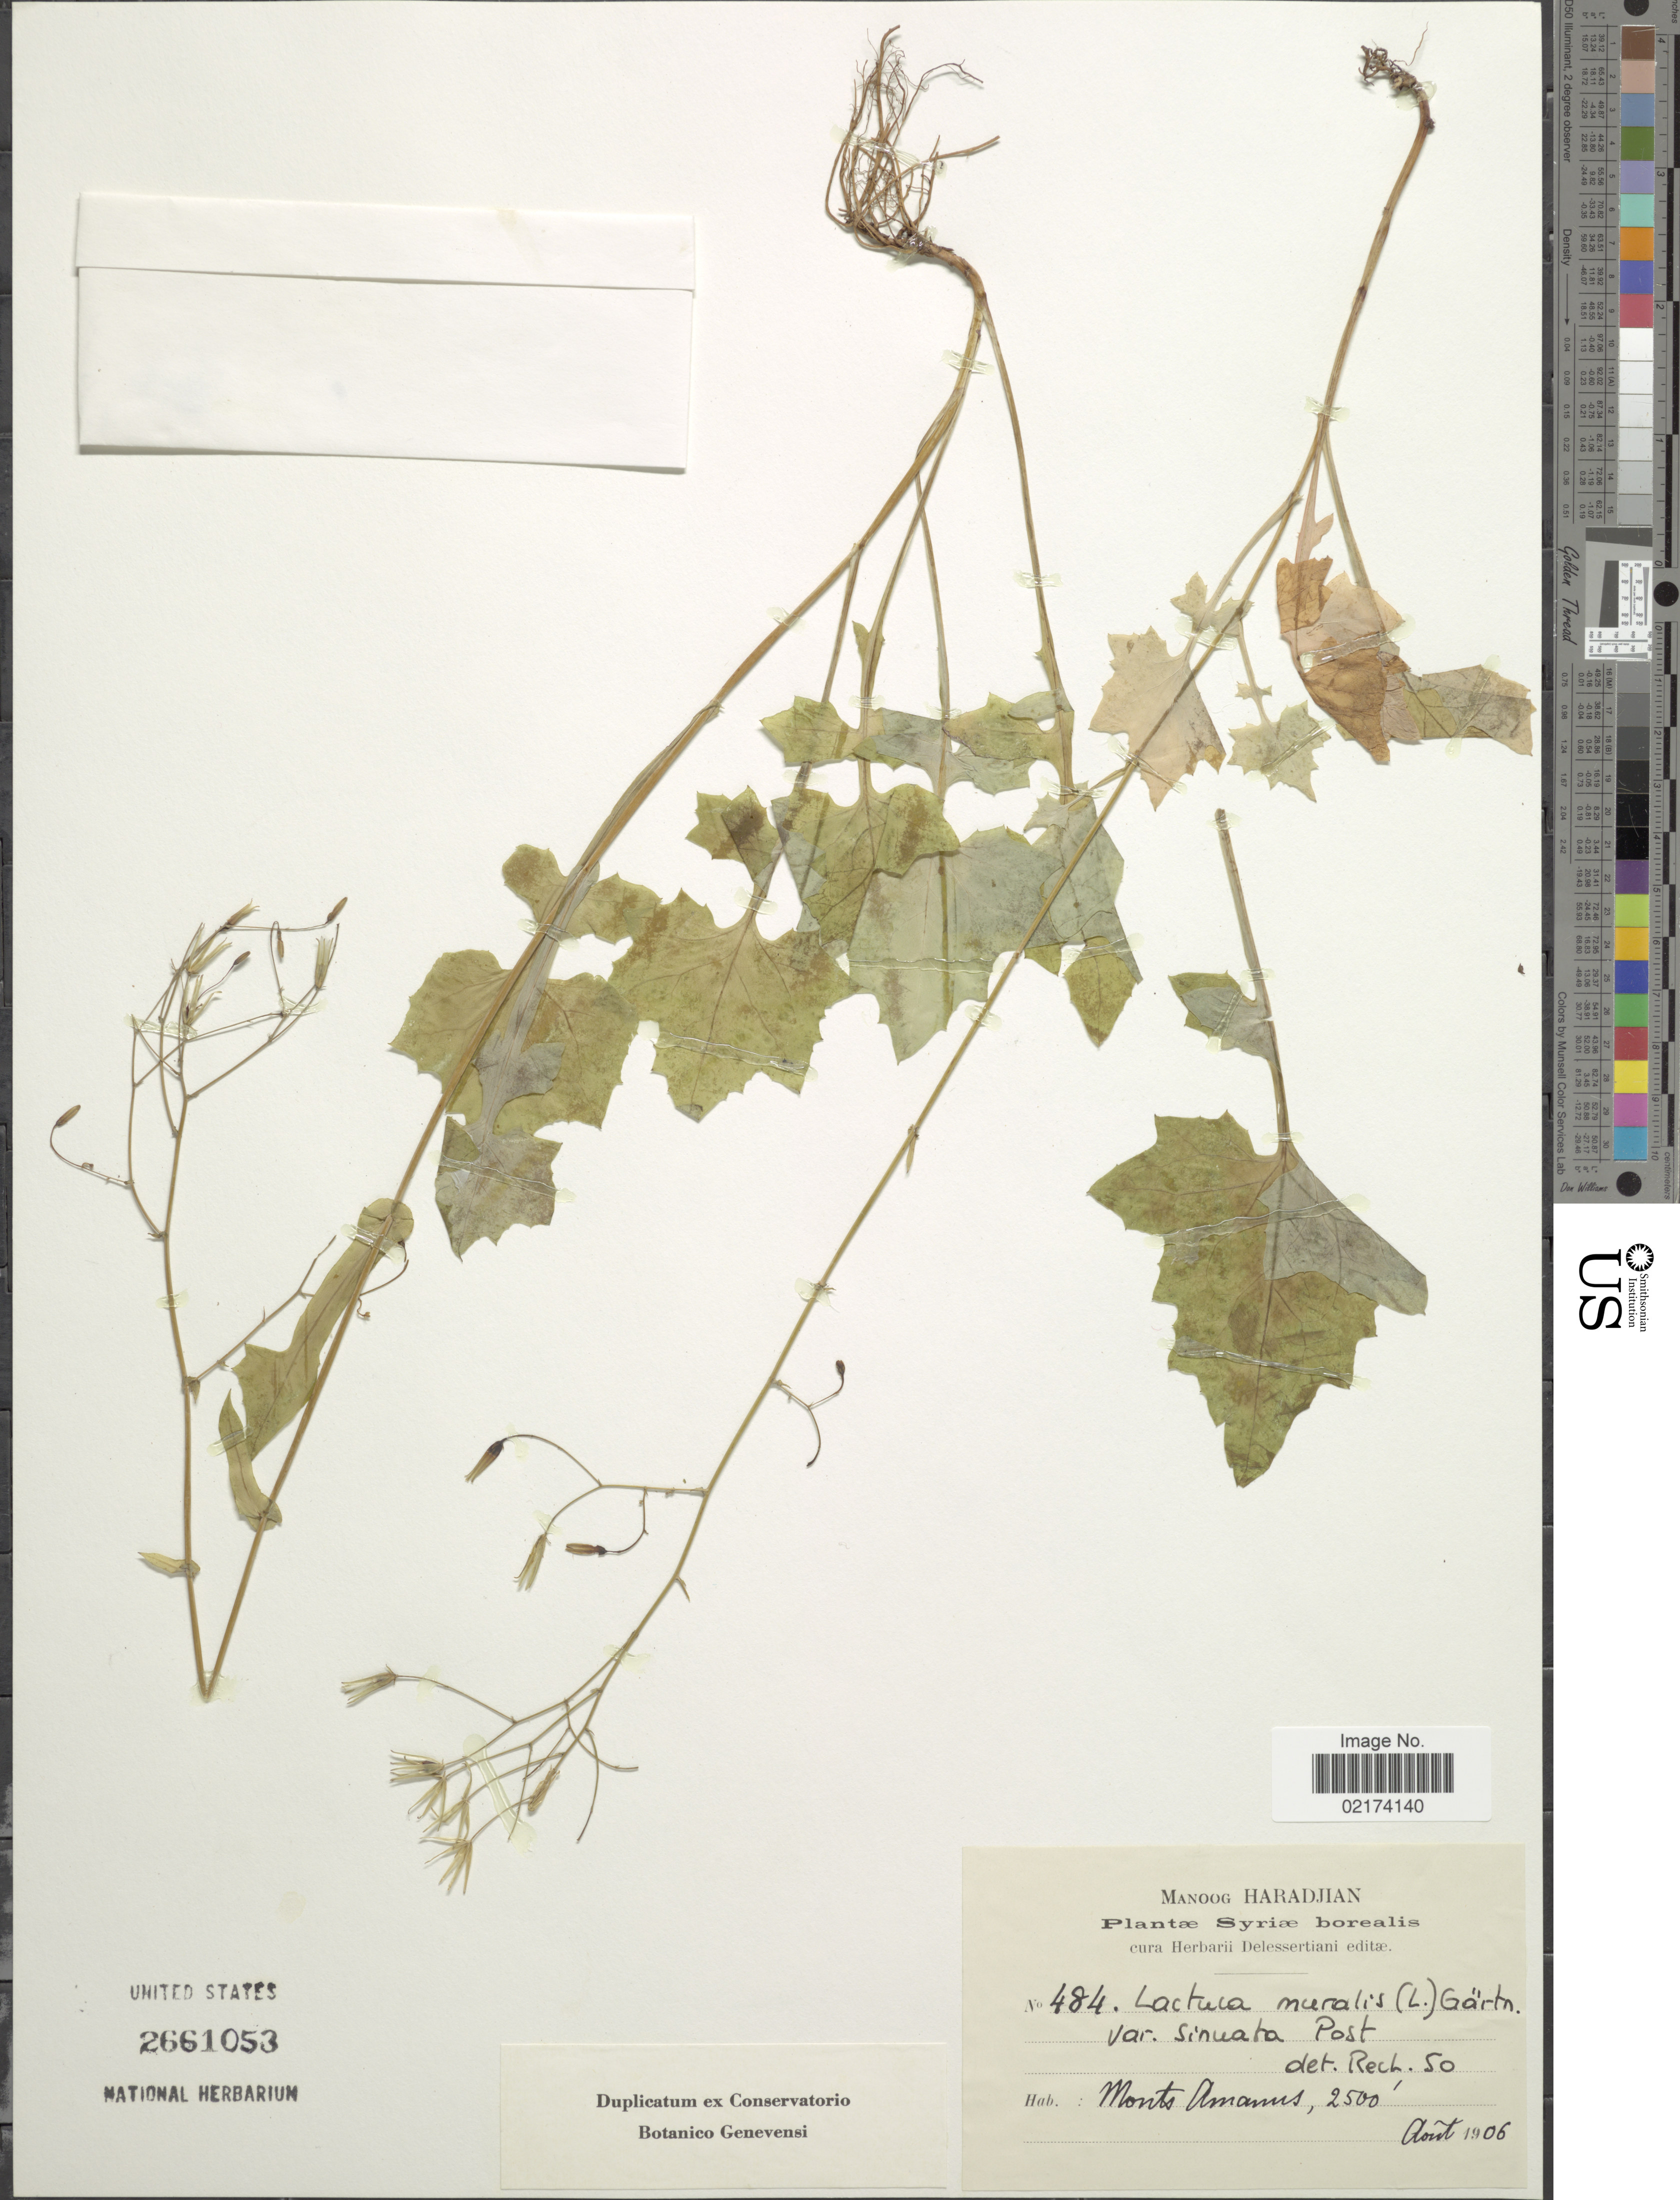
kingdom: Plantae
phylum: Tracheophyta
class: Magnoliopsida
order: Asterales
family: Asteraceae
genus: Lactuca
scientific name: Lactuca muralis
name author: (L.) Gaertn.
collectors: M. Haradjian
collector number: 484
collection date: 1906-08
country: Syria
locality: Syriae borealis, Monts Amanus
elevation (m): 762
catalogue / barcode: US 2661053